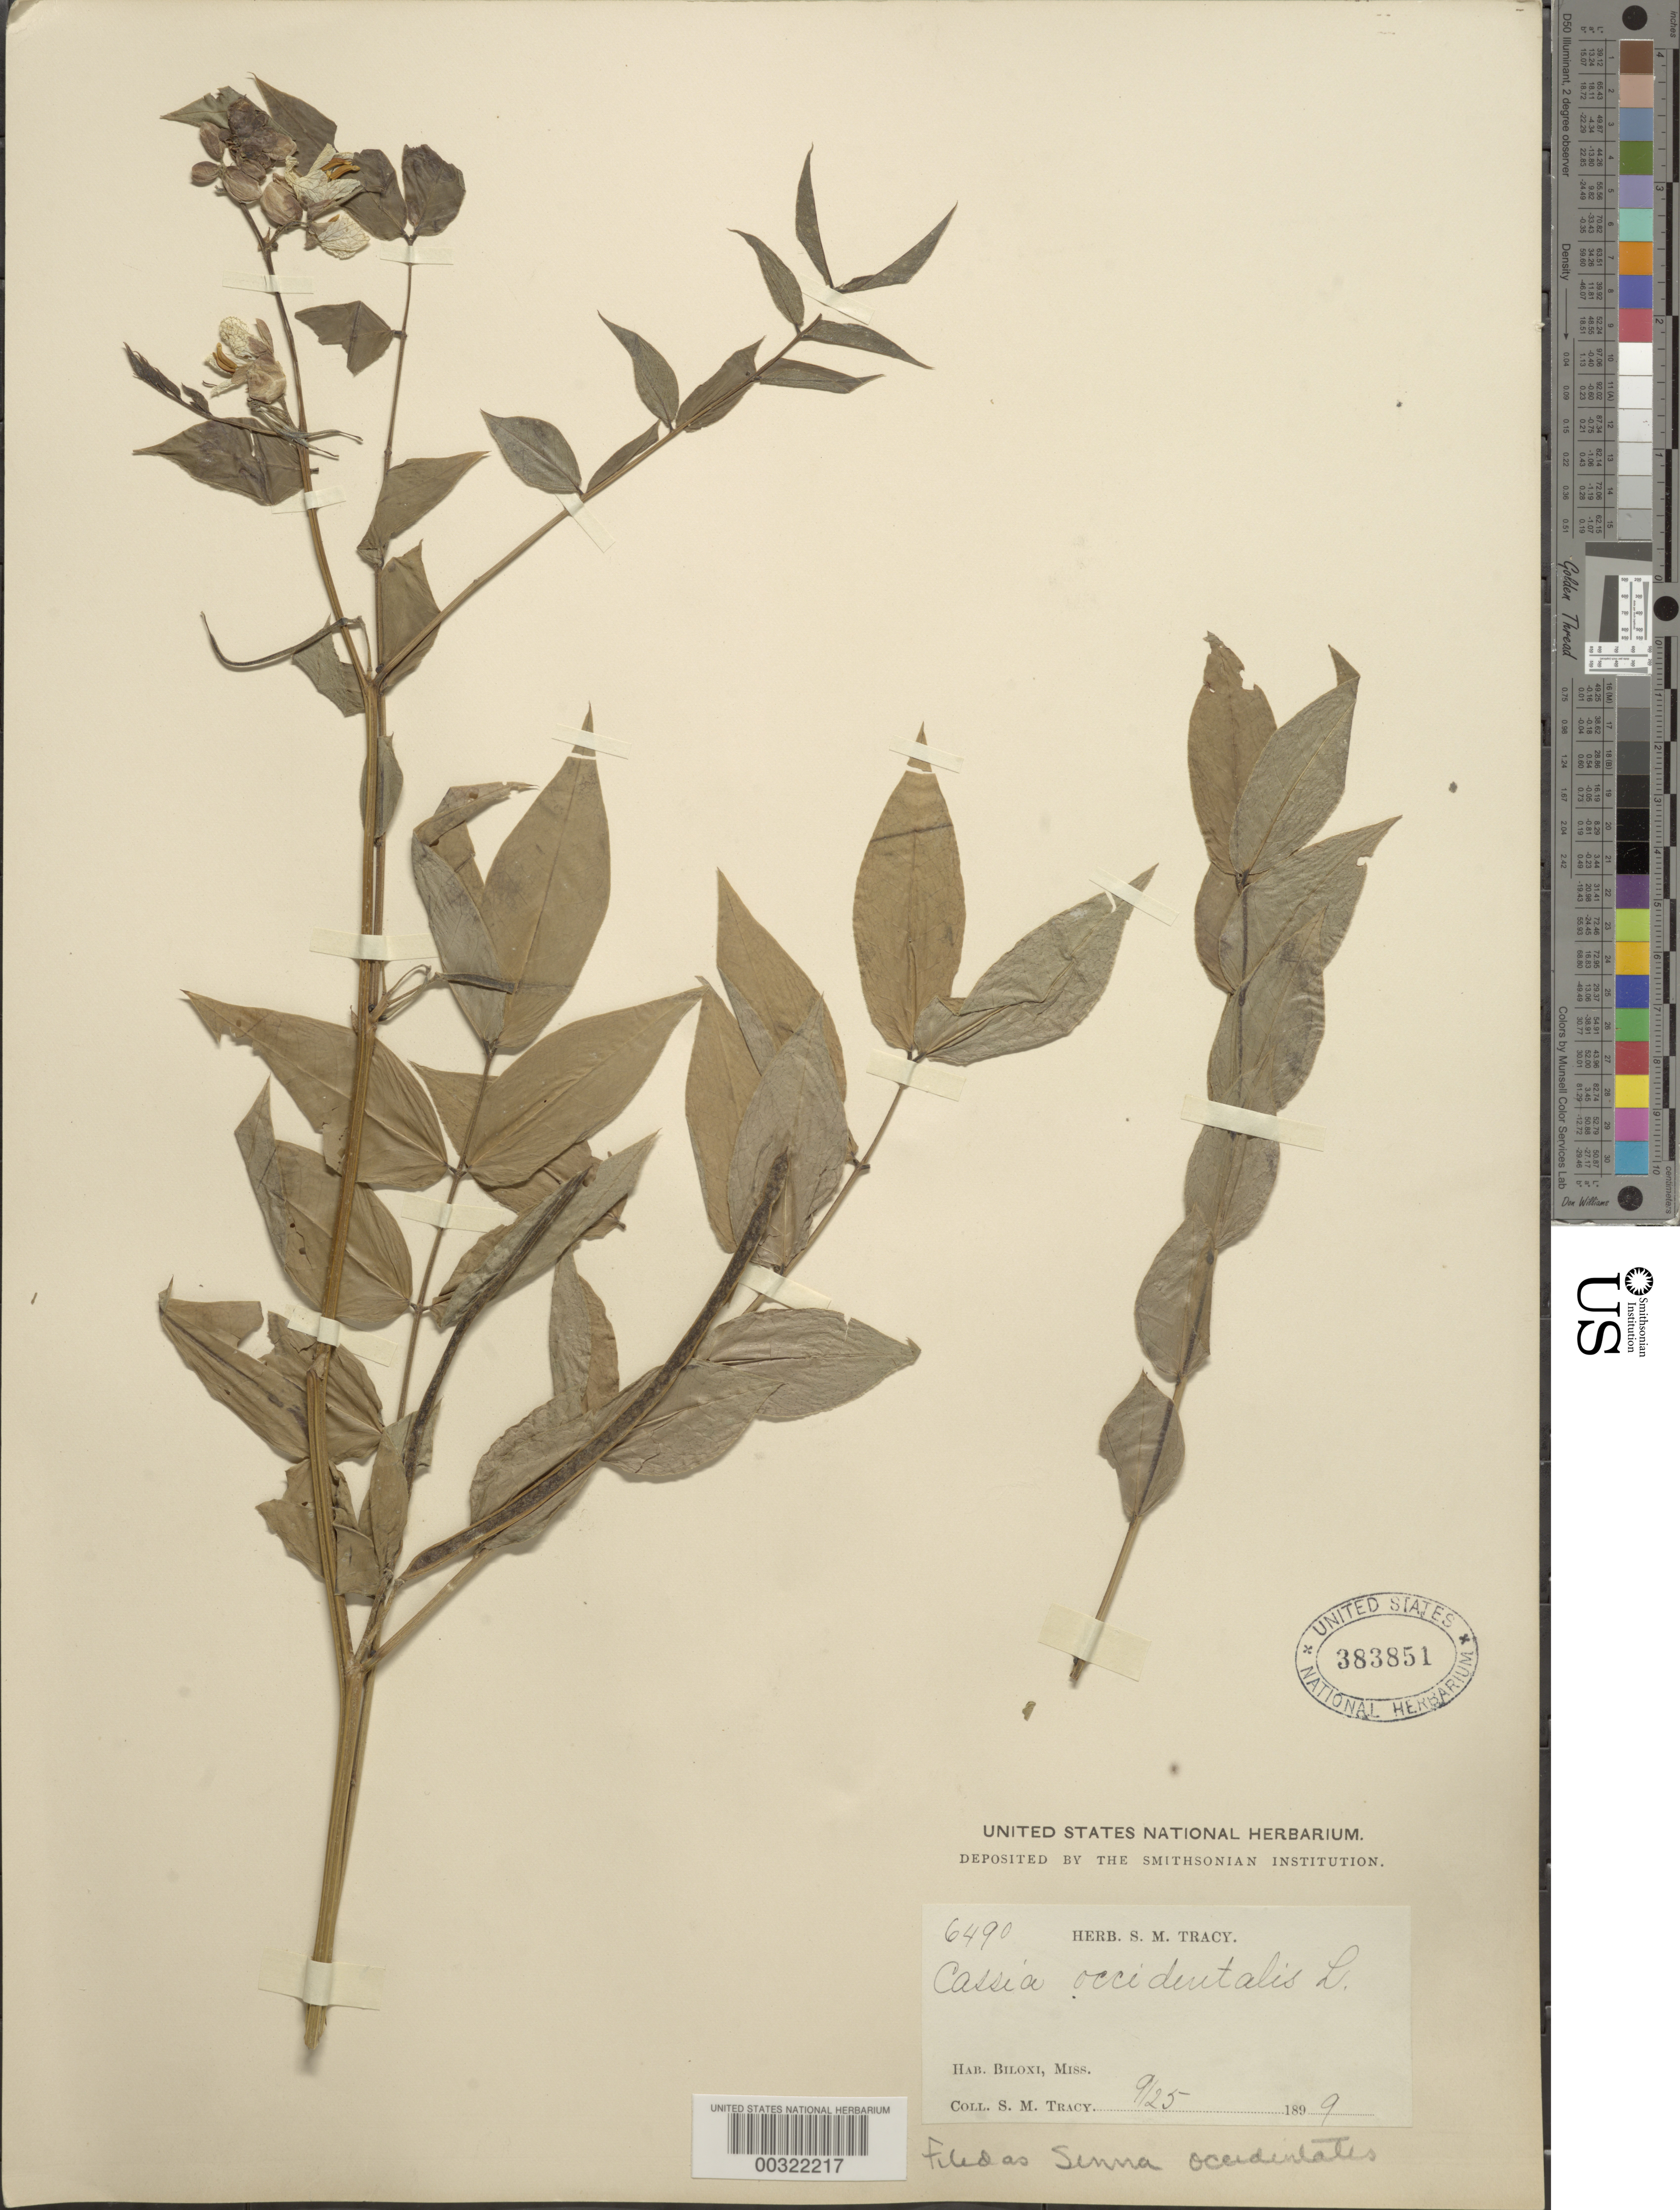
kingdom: Plantae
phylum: Tracheophyta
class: Magnoliopsida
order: Fabales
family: Fabaceae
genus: Senna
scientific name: Senna occidentalis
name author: (L.) Link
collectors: S. M. Tracy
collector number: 6490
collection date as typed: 25 Sep 1899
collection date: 1899-09-25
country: United States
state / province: Mississippi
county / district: Harrison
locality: Biloxi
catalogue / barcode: US 383851